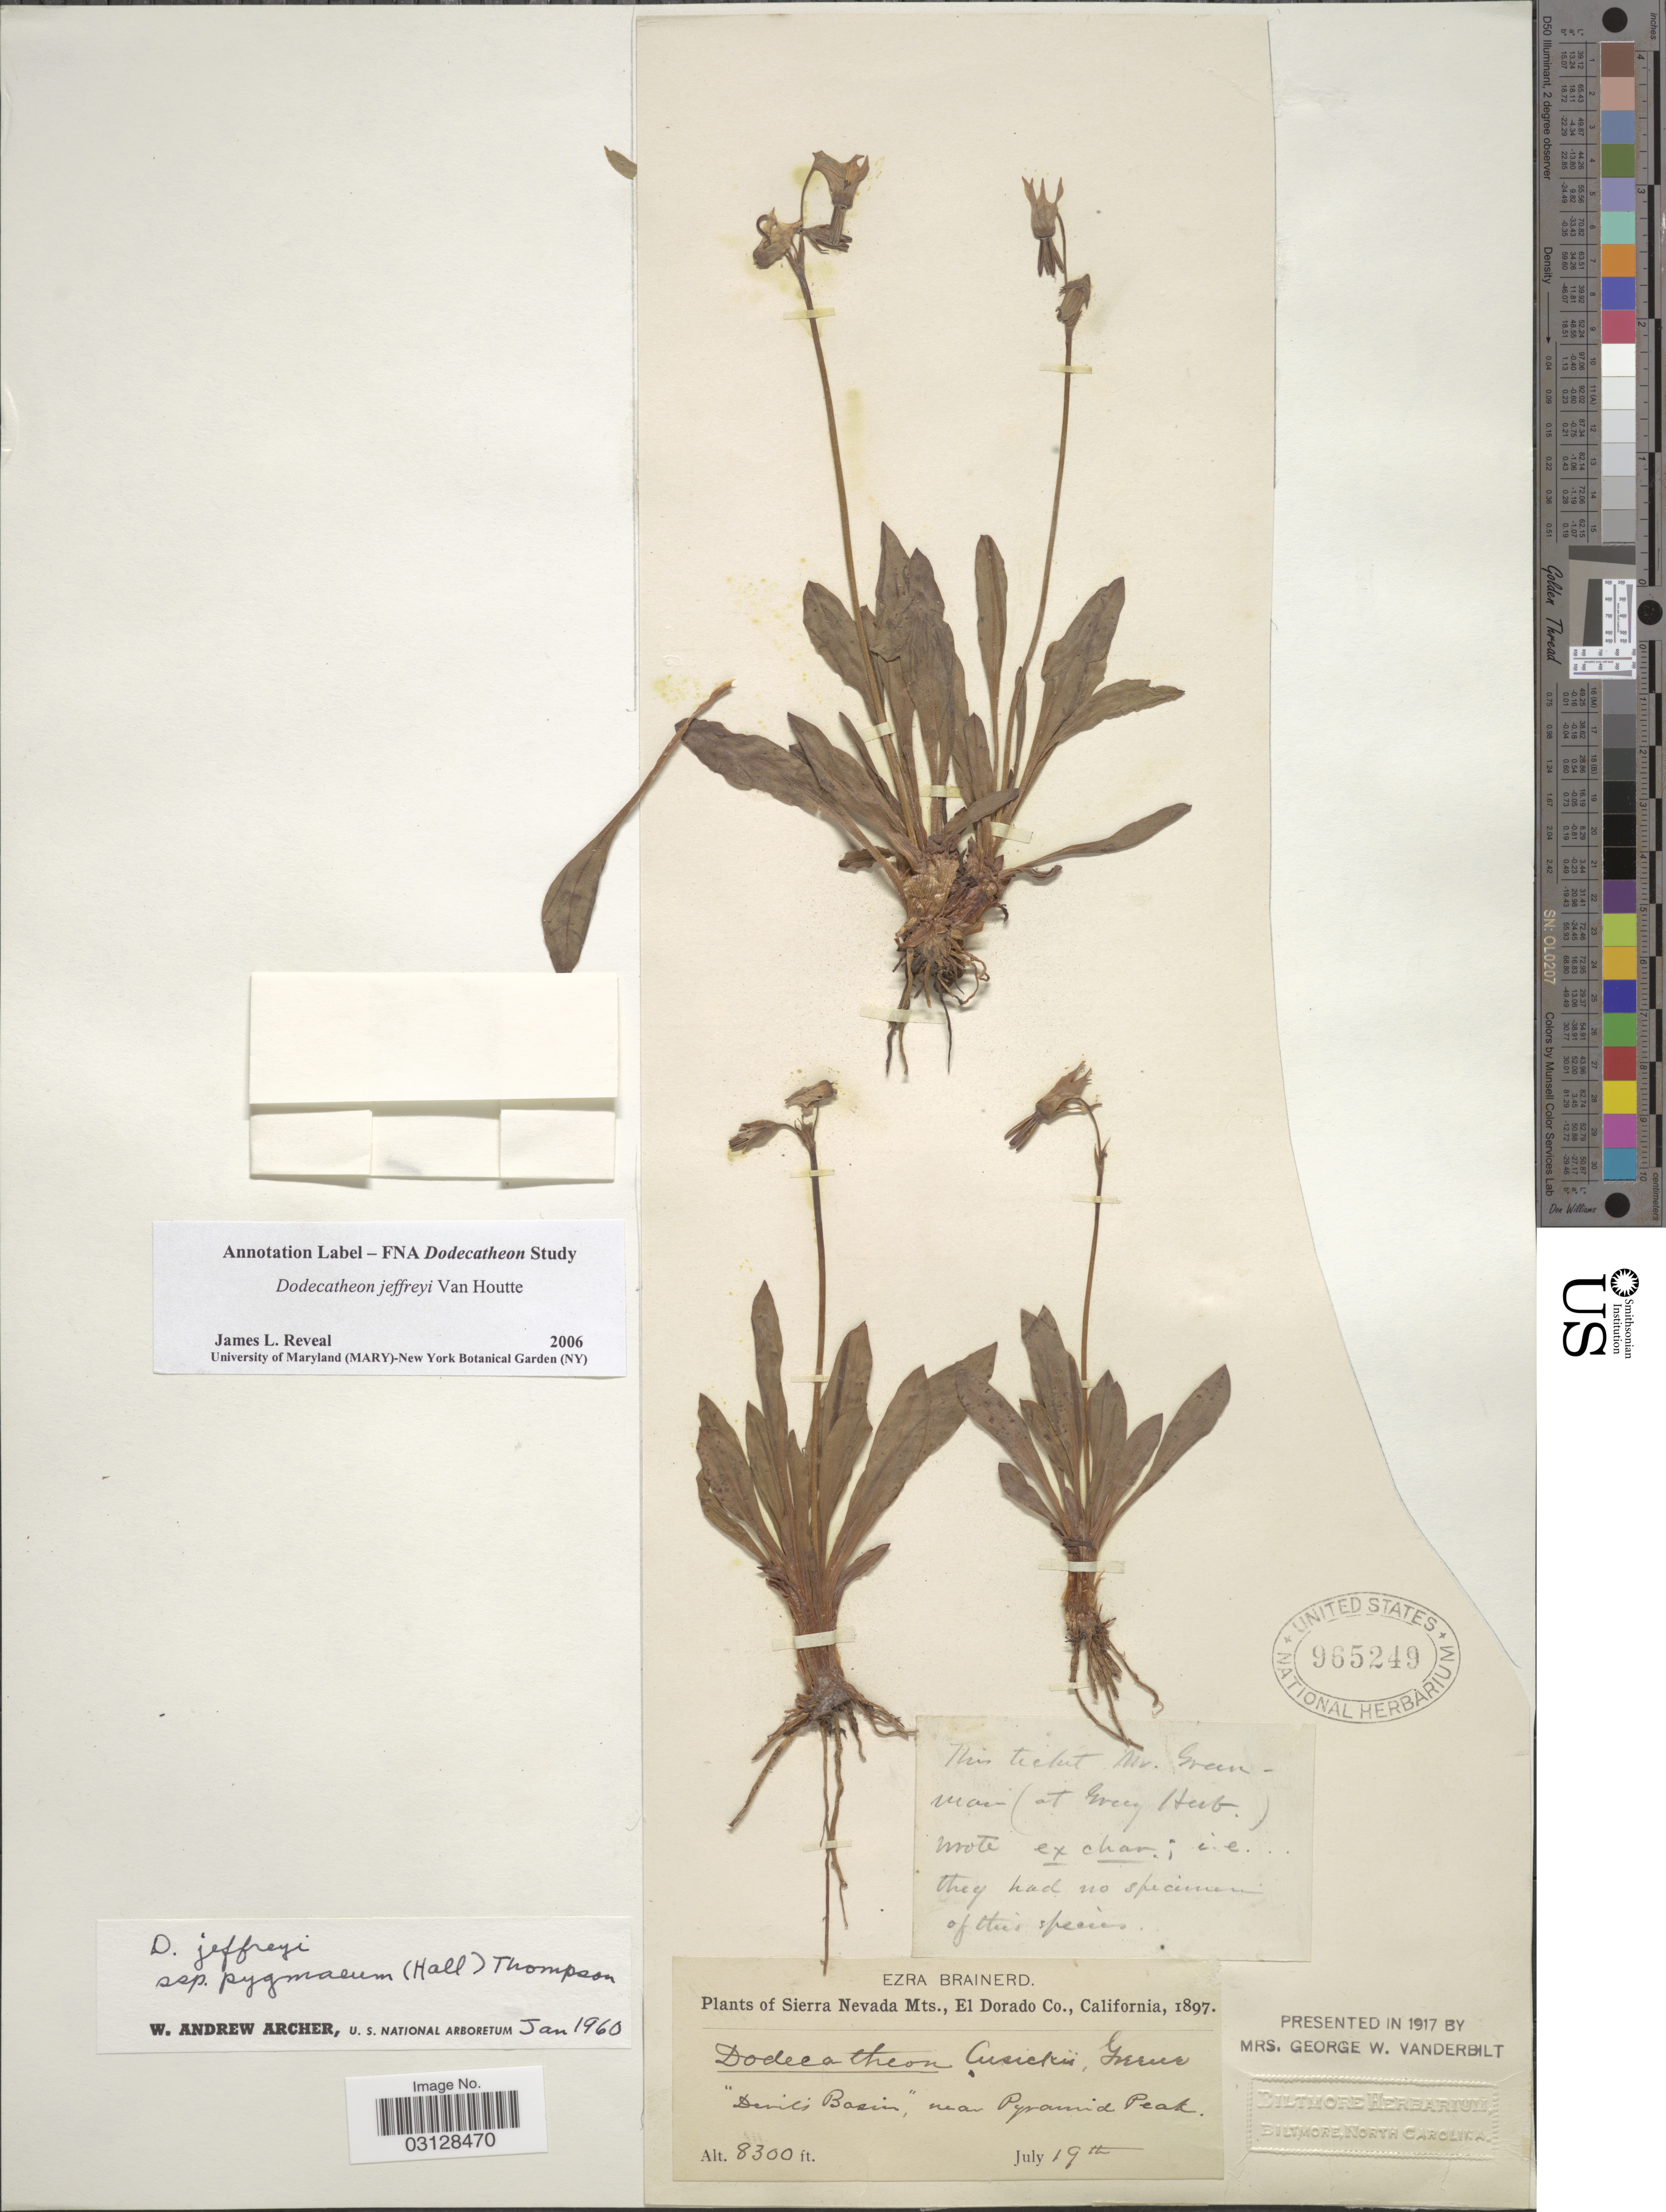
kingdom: Plantae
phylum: Tracheophyta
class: Magnoliopsida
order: Ericales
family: Primulaceae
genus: Dodecatheon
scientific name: Dodecatheon jeffreyi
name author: Van Houtte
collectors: E. Brainerd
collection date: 1897-07-19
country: United States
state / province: California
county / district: El Dorado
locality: Sierra Nevada Mts., El Dorado Co. Near Pyramid Peak.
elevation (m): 2530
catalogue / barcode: US 965249